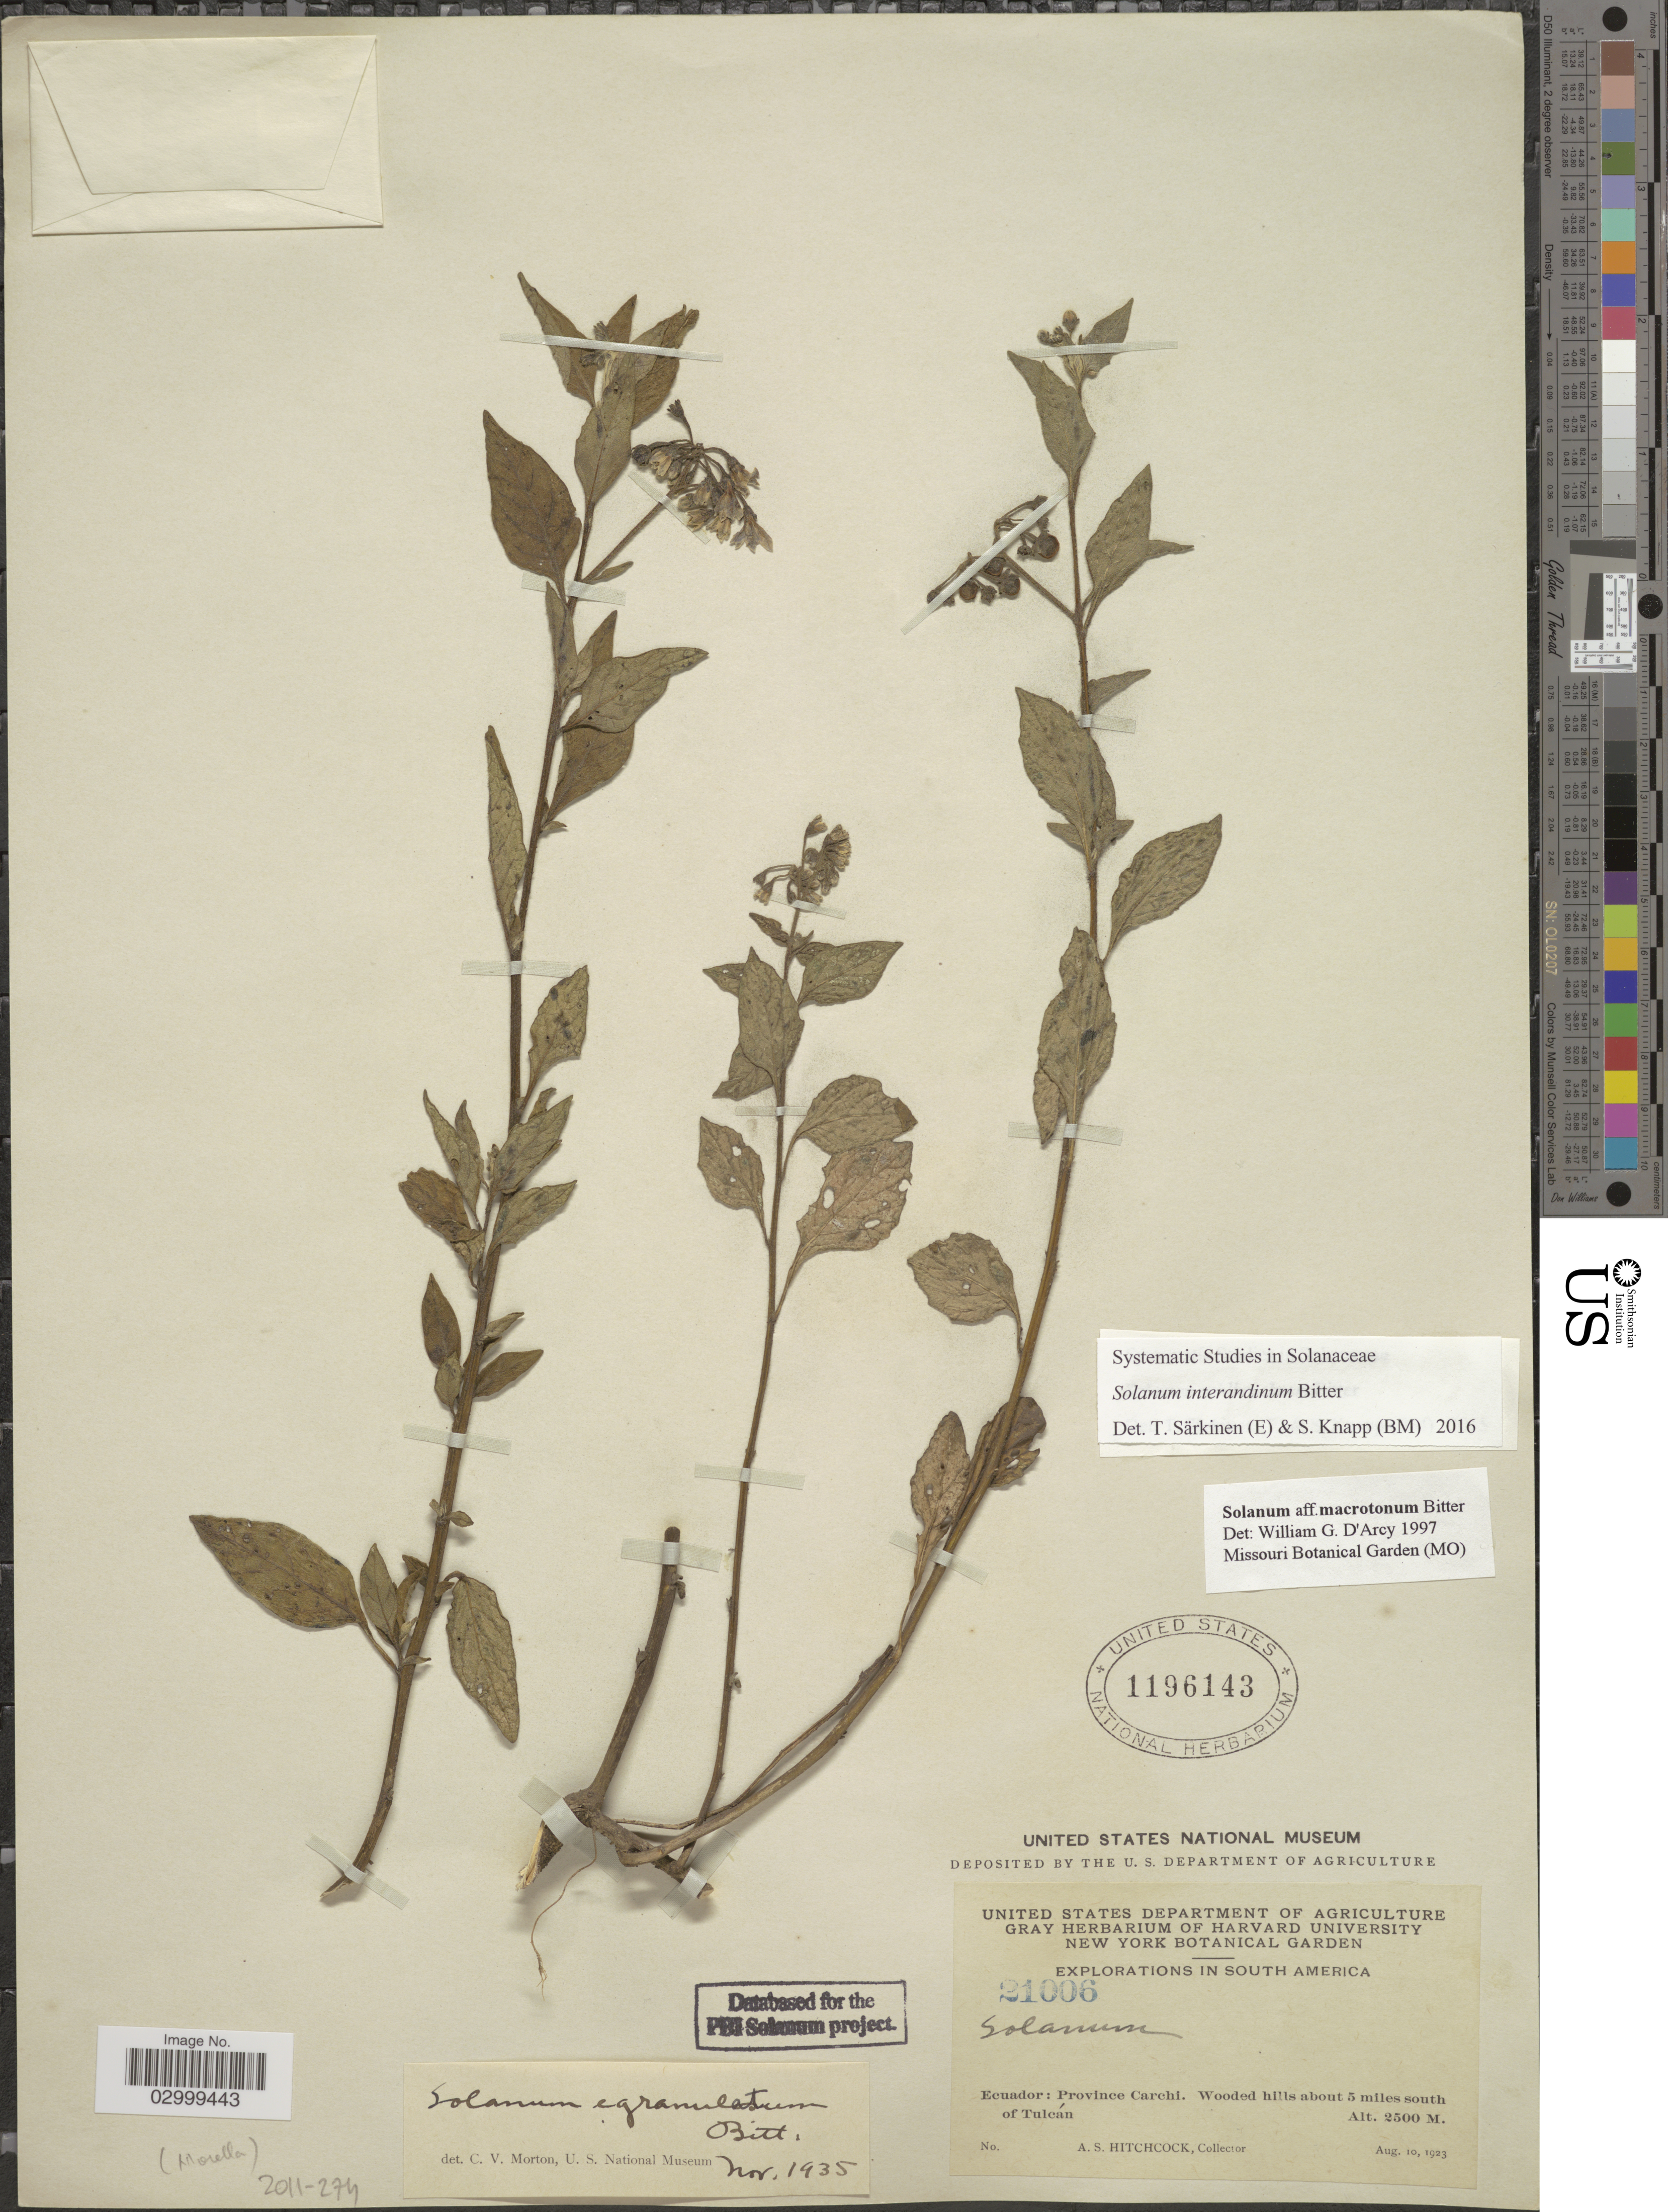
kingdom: Plantae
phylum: Tracheophyta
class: Magnoliopsida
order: Solanales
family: Solanaceae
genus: Solanum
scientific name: Solanum interandinum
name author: Bitter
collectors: A. S. Hitchcock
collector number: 21006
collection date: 1923-08-10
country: Ecuador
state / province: Carchi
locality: Wooded hills about 5 miles south of Tulcán.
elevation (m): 2500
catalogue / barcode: US 1196143